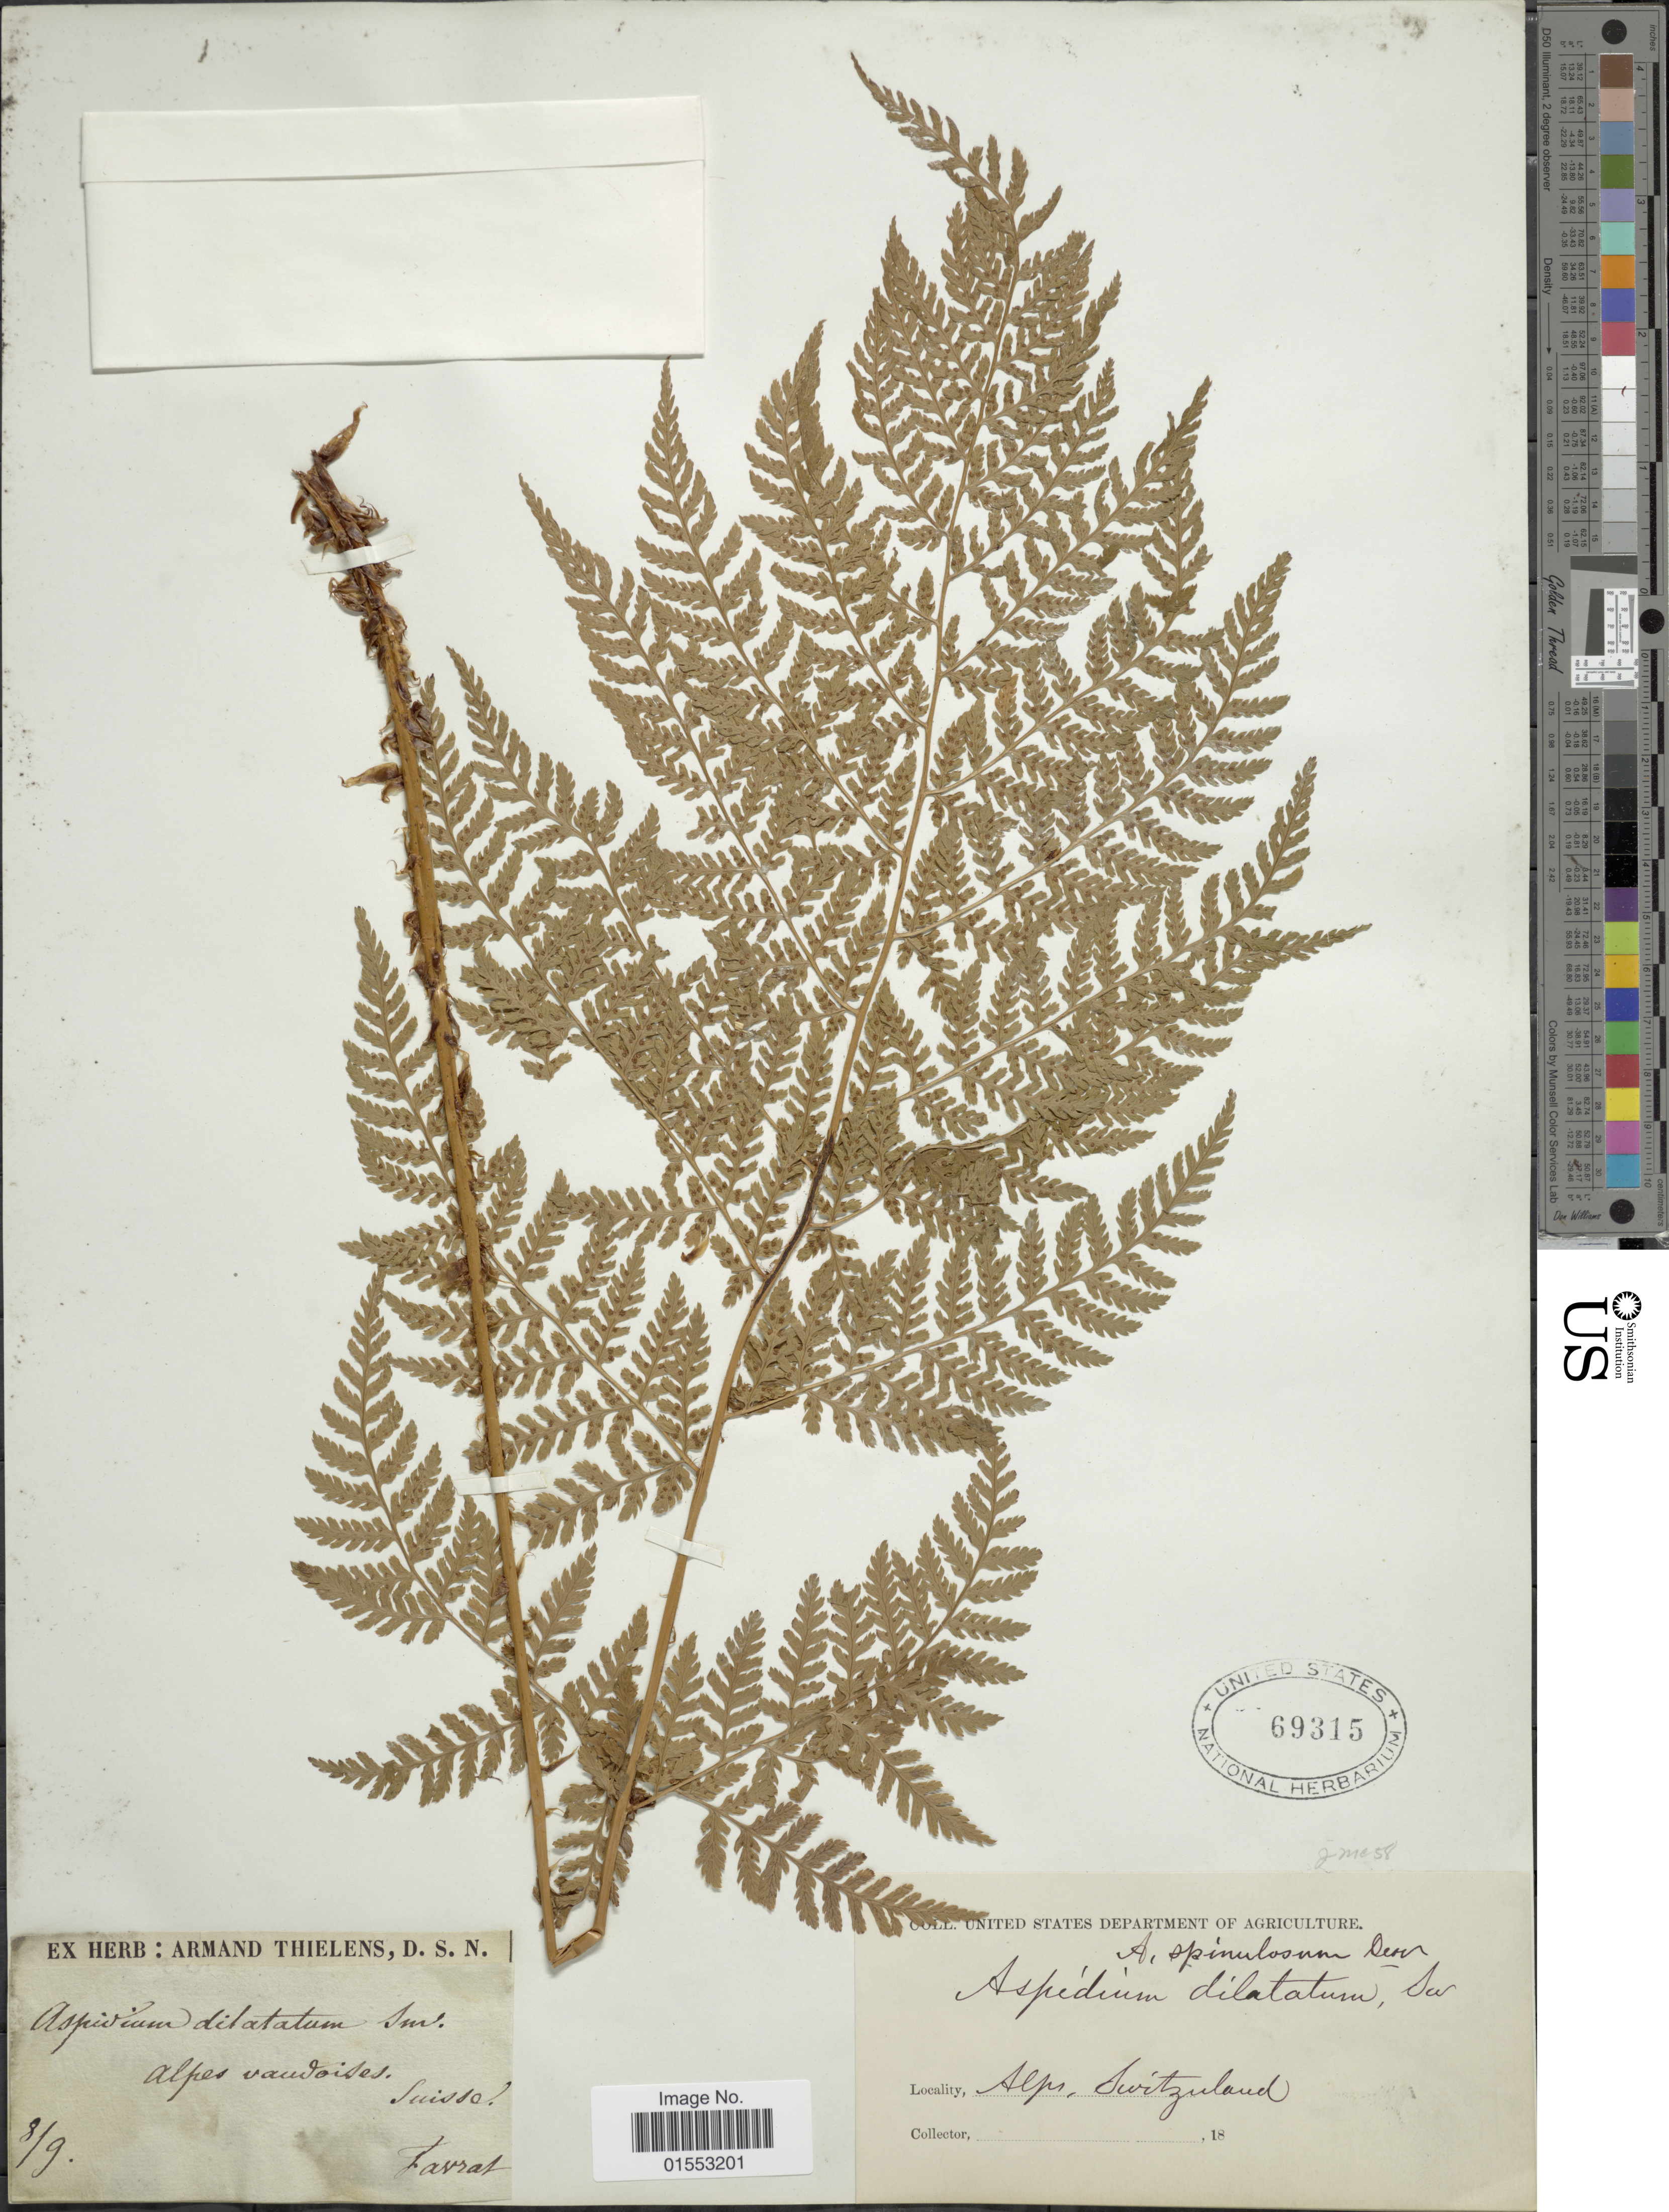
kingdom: Plantae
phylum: Tracheophyta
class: Polypodiopsida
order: Polypodiales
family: Dryopteridaceae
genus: Dryopteris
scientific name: Dryopteris dilatata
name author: (Hoffm.) A. Gray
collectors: L. Favrat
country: Switzerland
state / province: Vaud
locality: Alpes Vaudoises, Suisse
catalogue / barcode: US 69315